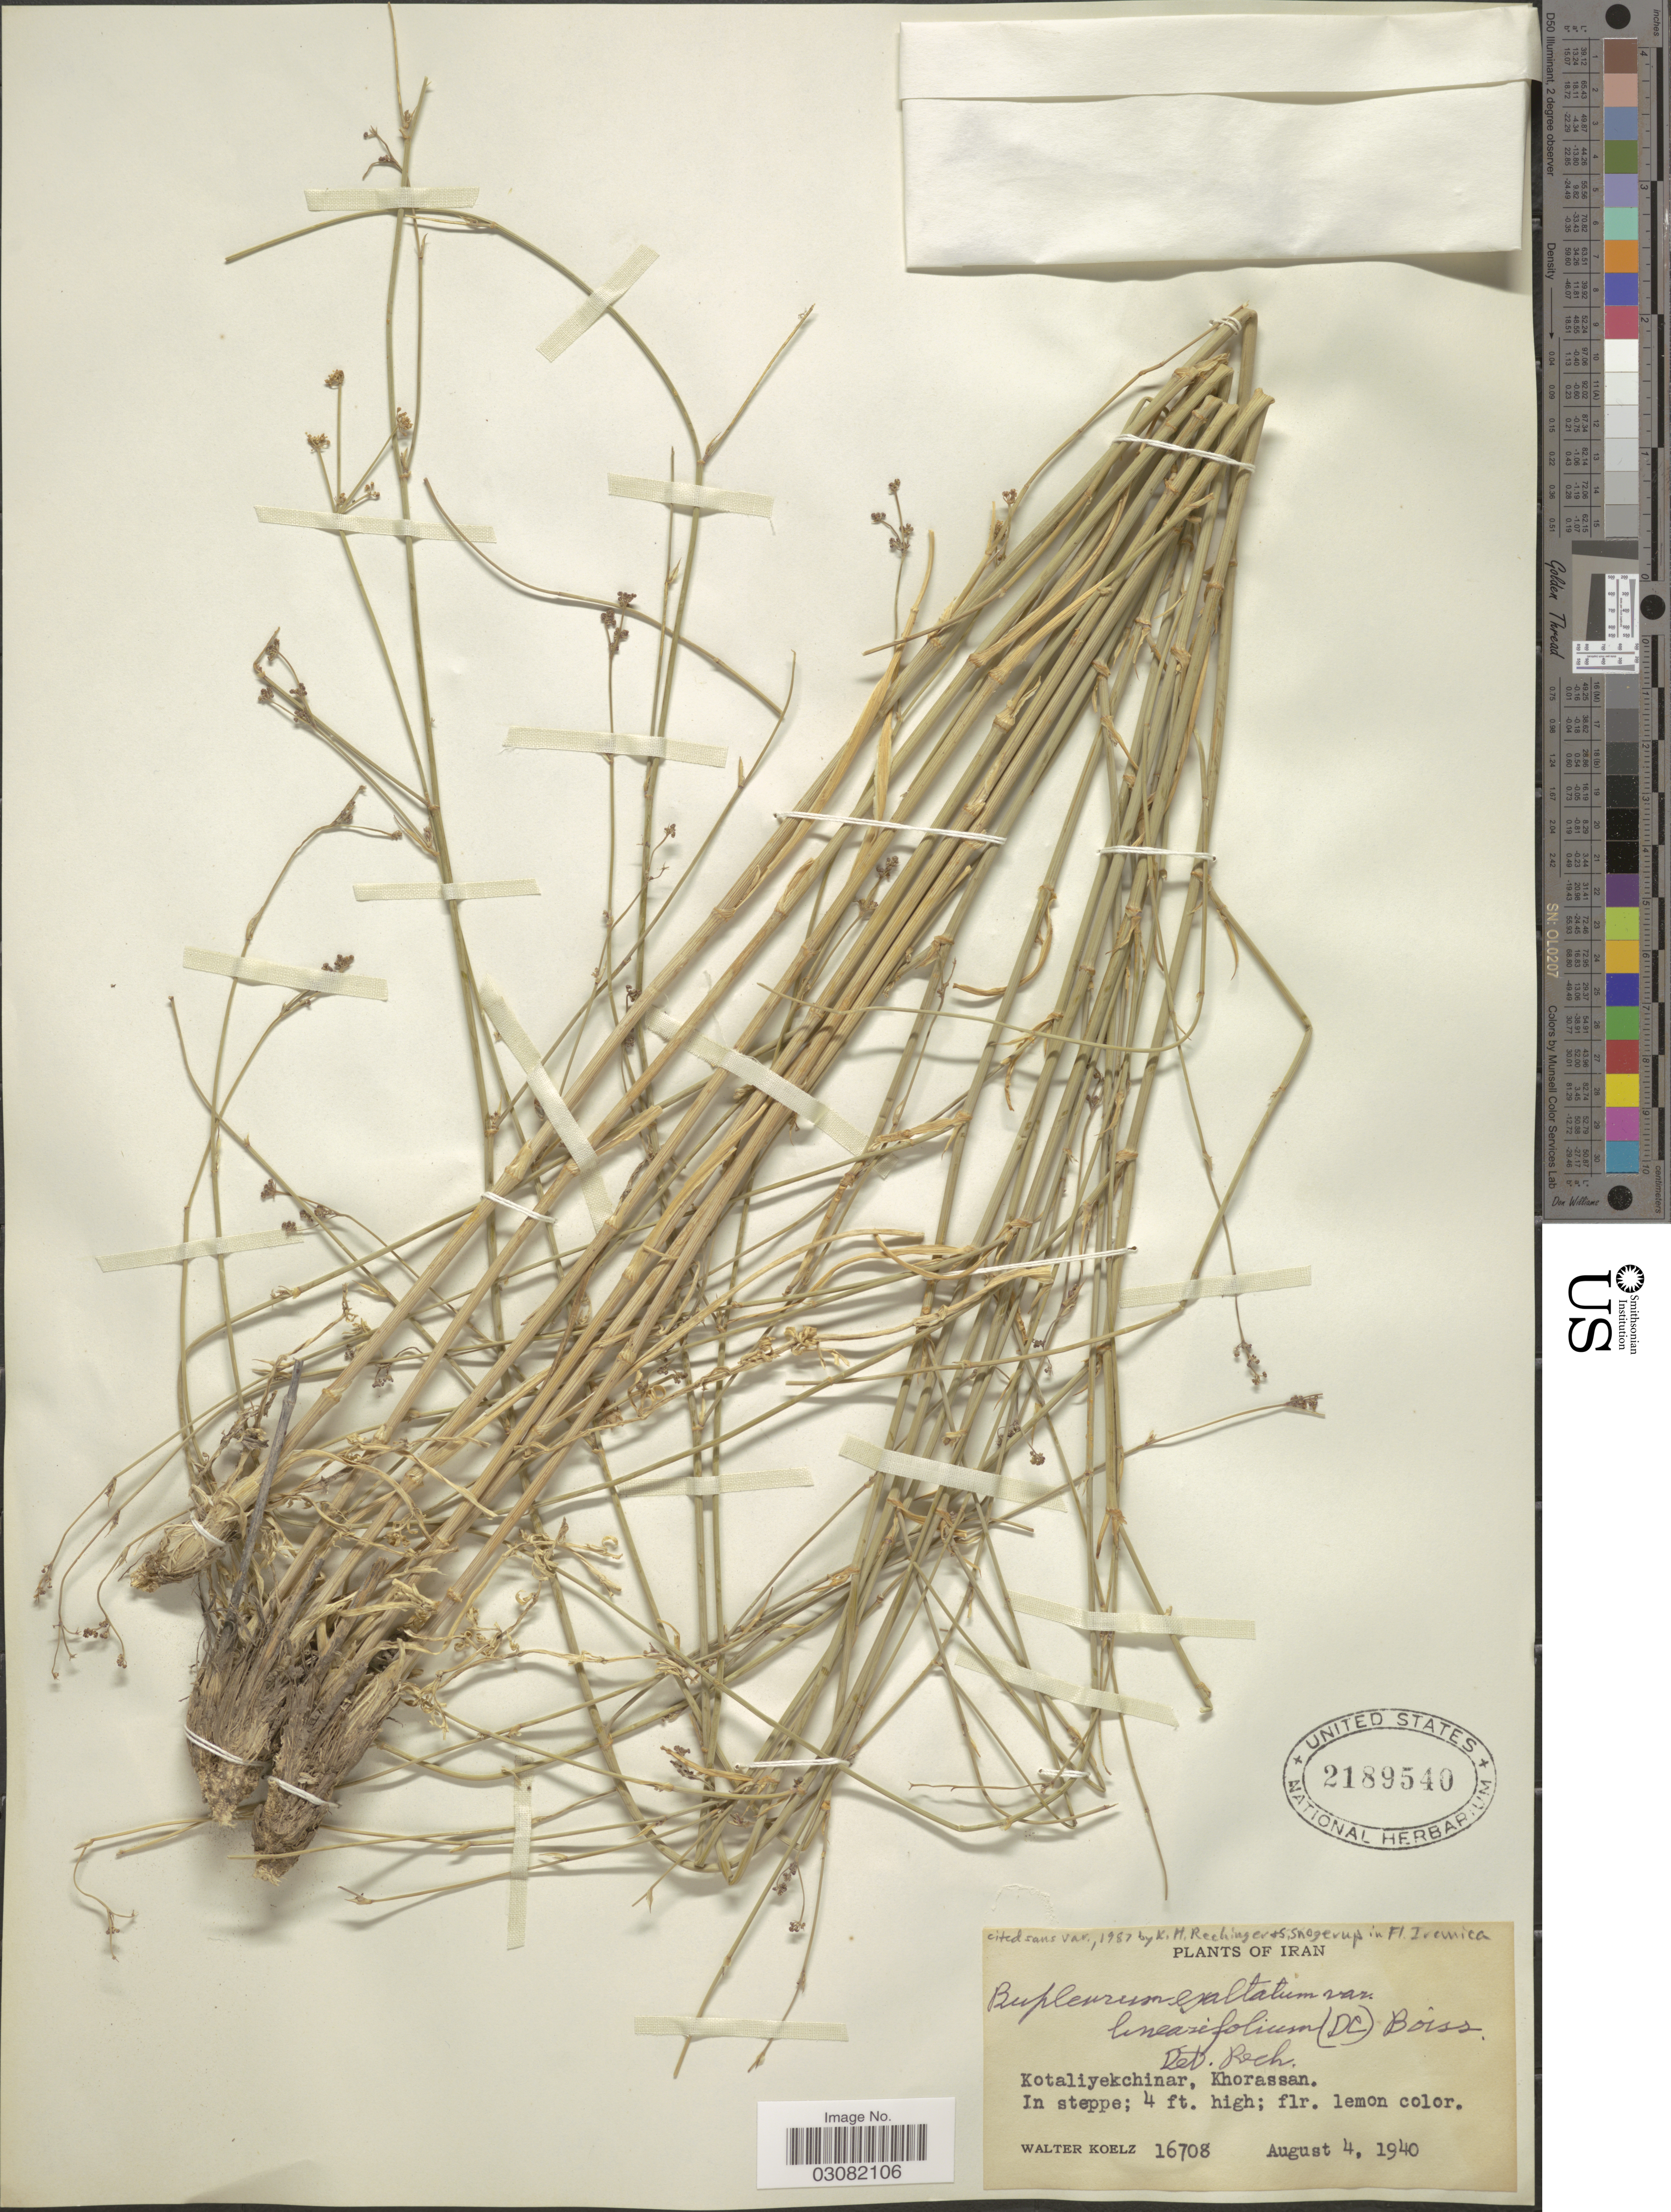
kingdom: Plantae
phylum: Tracheophyta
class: Magnoliopsida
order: Apiales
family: Apiaceae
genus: Bupleurum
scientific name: Bupleurum exaltatum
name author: M. Bieb.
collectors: W. N. Koelz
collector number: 16708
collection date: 1940-08-04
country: Iran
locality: Kotaliyekchinar, Khorassan.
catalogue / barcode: US 2189540